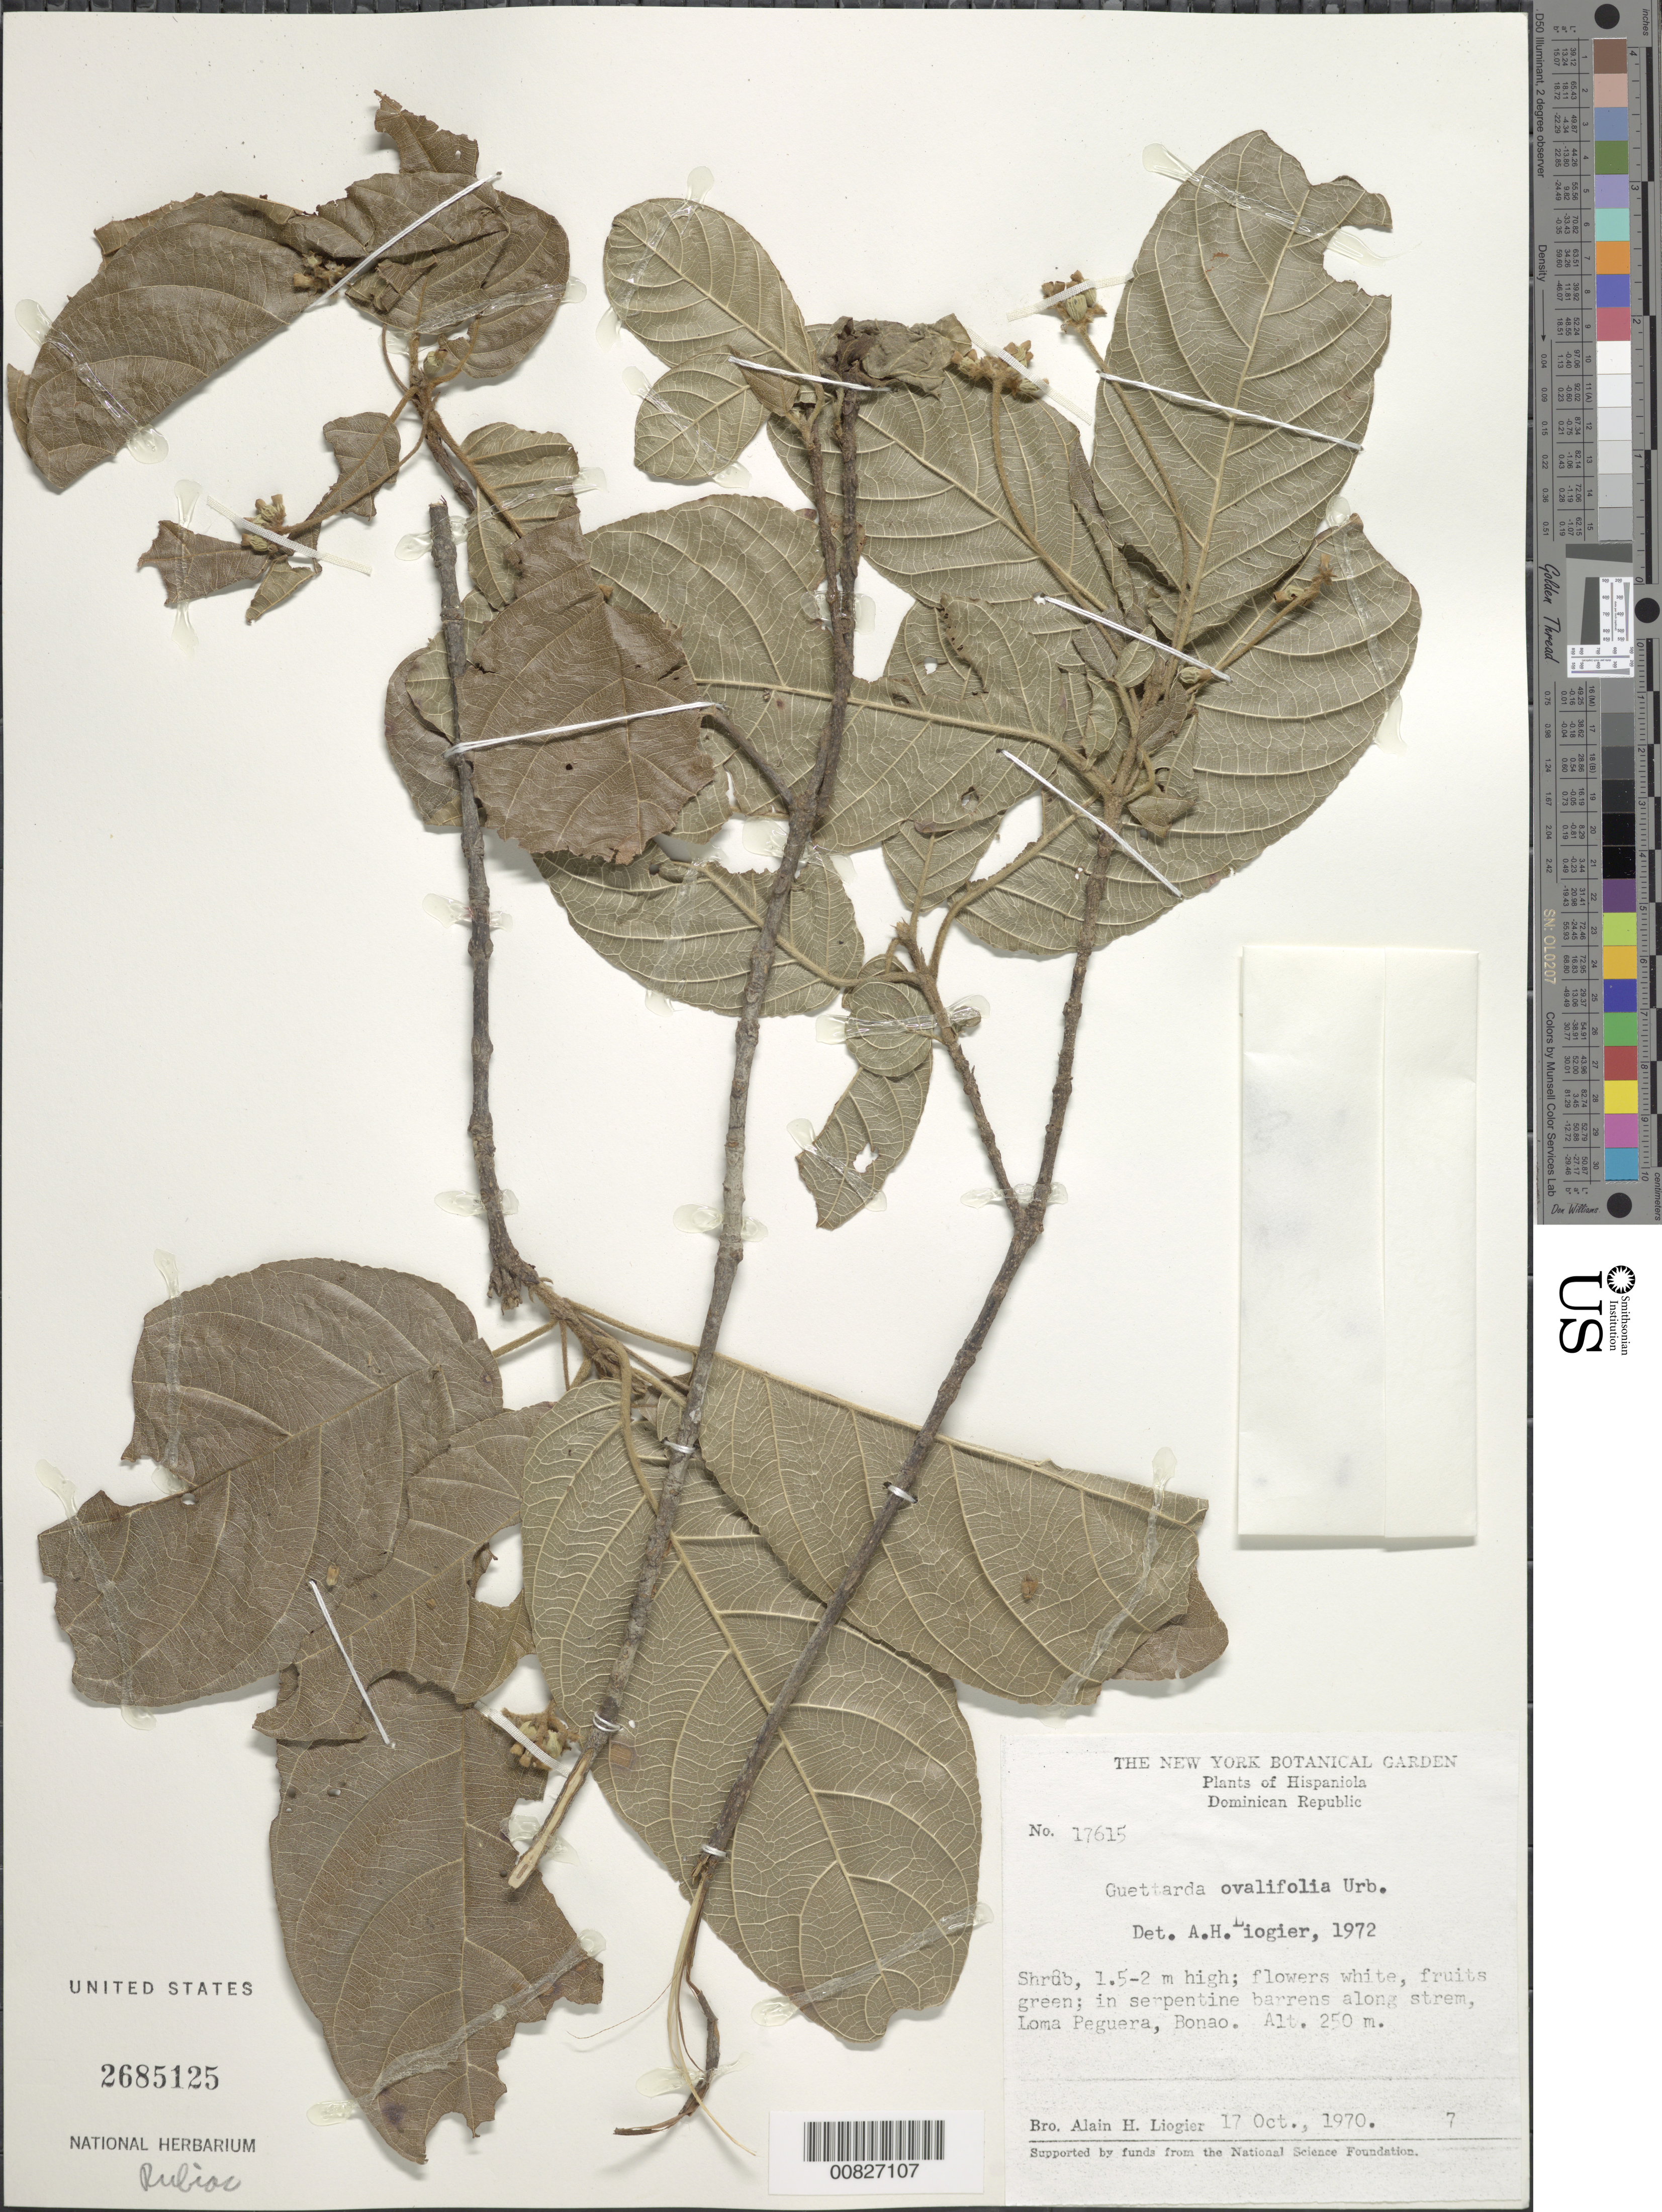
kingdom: Plantae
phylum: Tracheophyta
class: Magnoliopsida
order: Gentianales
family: Rubiaceae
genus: Guettarda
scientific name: Guettarda ovalifolia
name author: Urb.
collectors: A. H. Liogier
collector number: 17615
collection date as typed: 17 Oct 1970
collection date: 1970-10-17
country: Dominican Republic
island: Hispaniola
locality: Loma Peguera, Bonao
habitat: In serpentine barrens along stream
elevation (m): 250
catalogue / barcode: US 2685125